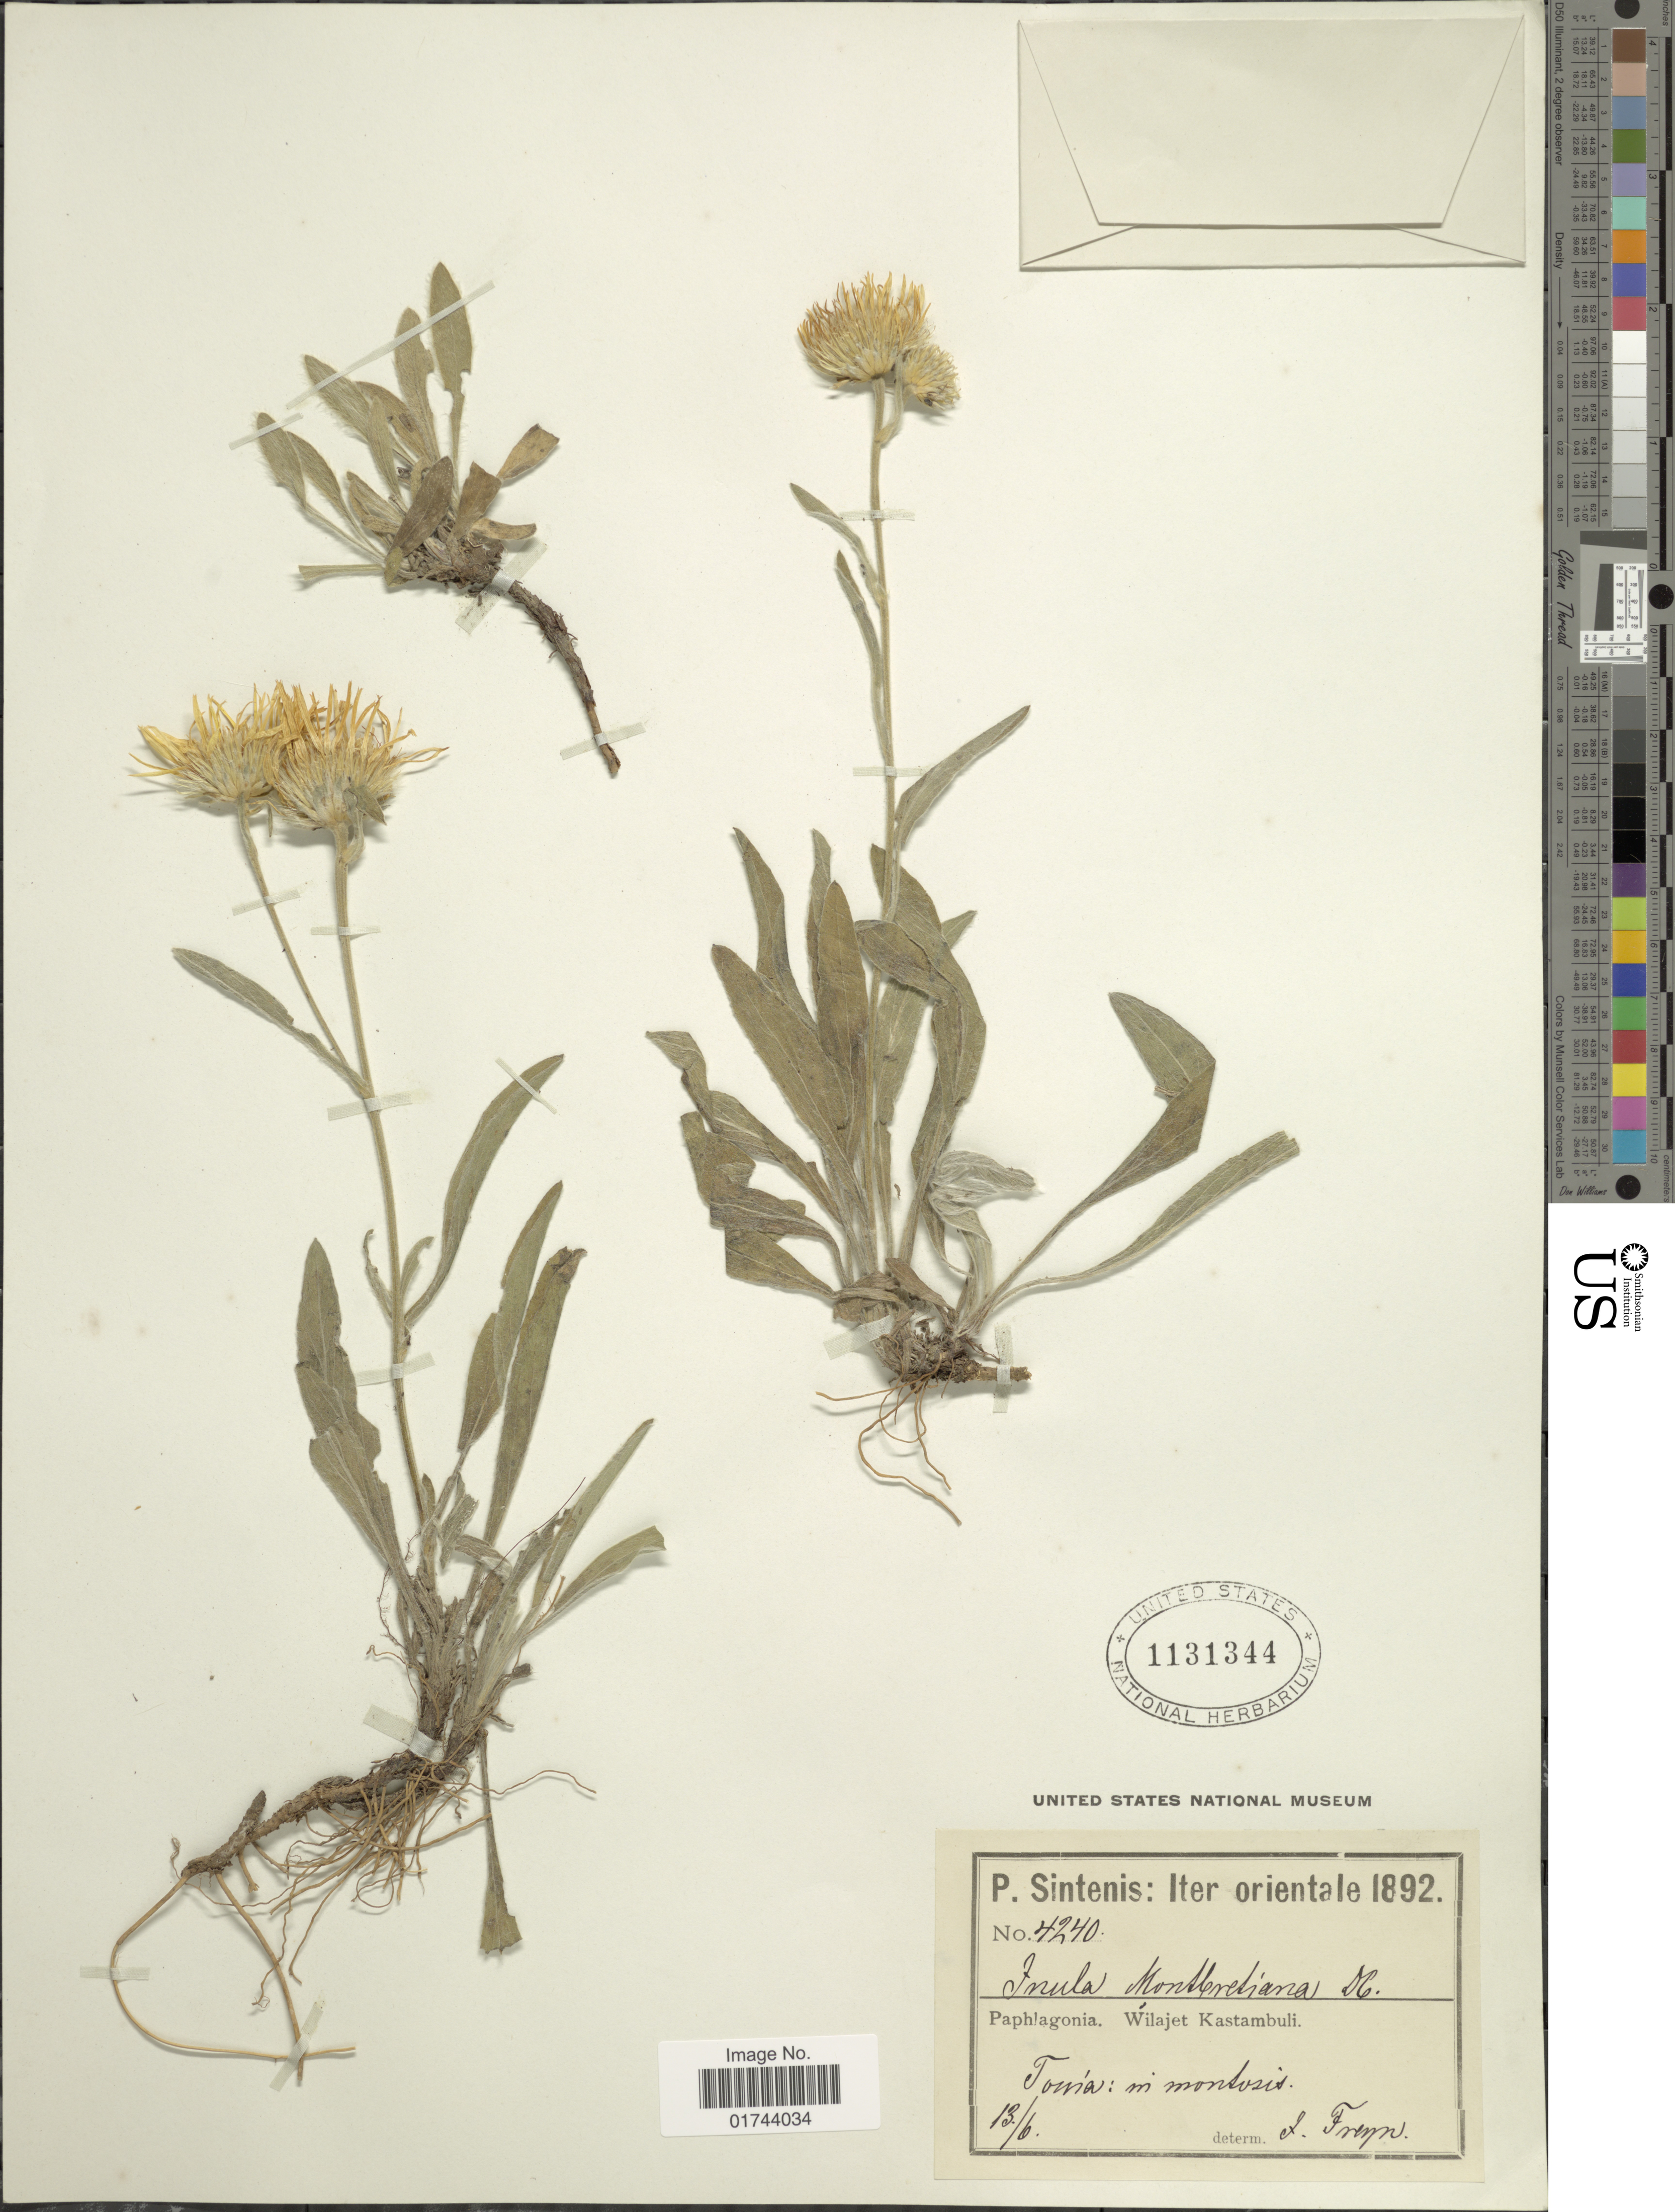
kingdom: Plantae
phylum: Tracheophyta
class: Magnoliopsida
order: Asterales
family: Asteraceae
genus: Inula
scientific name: Inula montbretiana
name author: DC.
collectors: P. Sintenis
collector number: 4240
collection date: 1892-06-13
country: Turkey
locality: Paphlagonia, Wilajet Kastambuli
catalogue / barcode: US 1131344